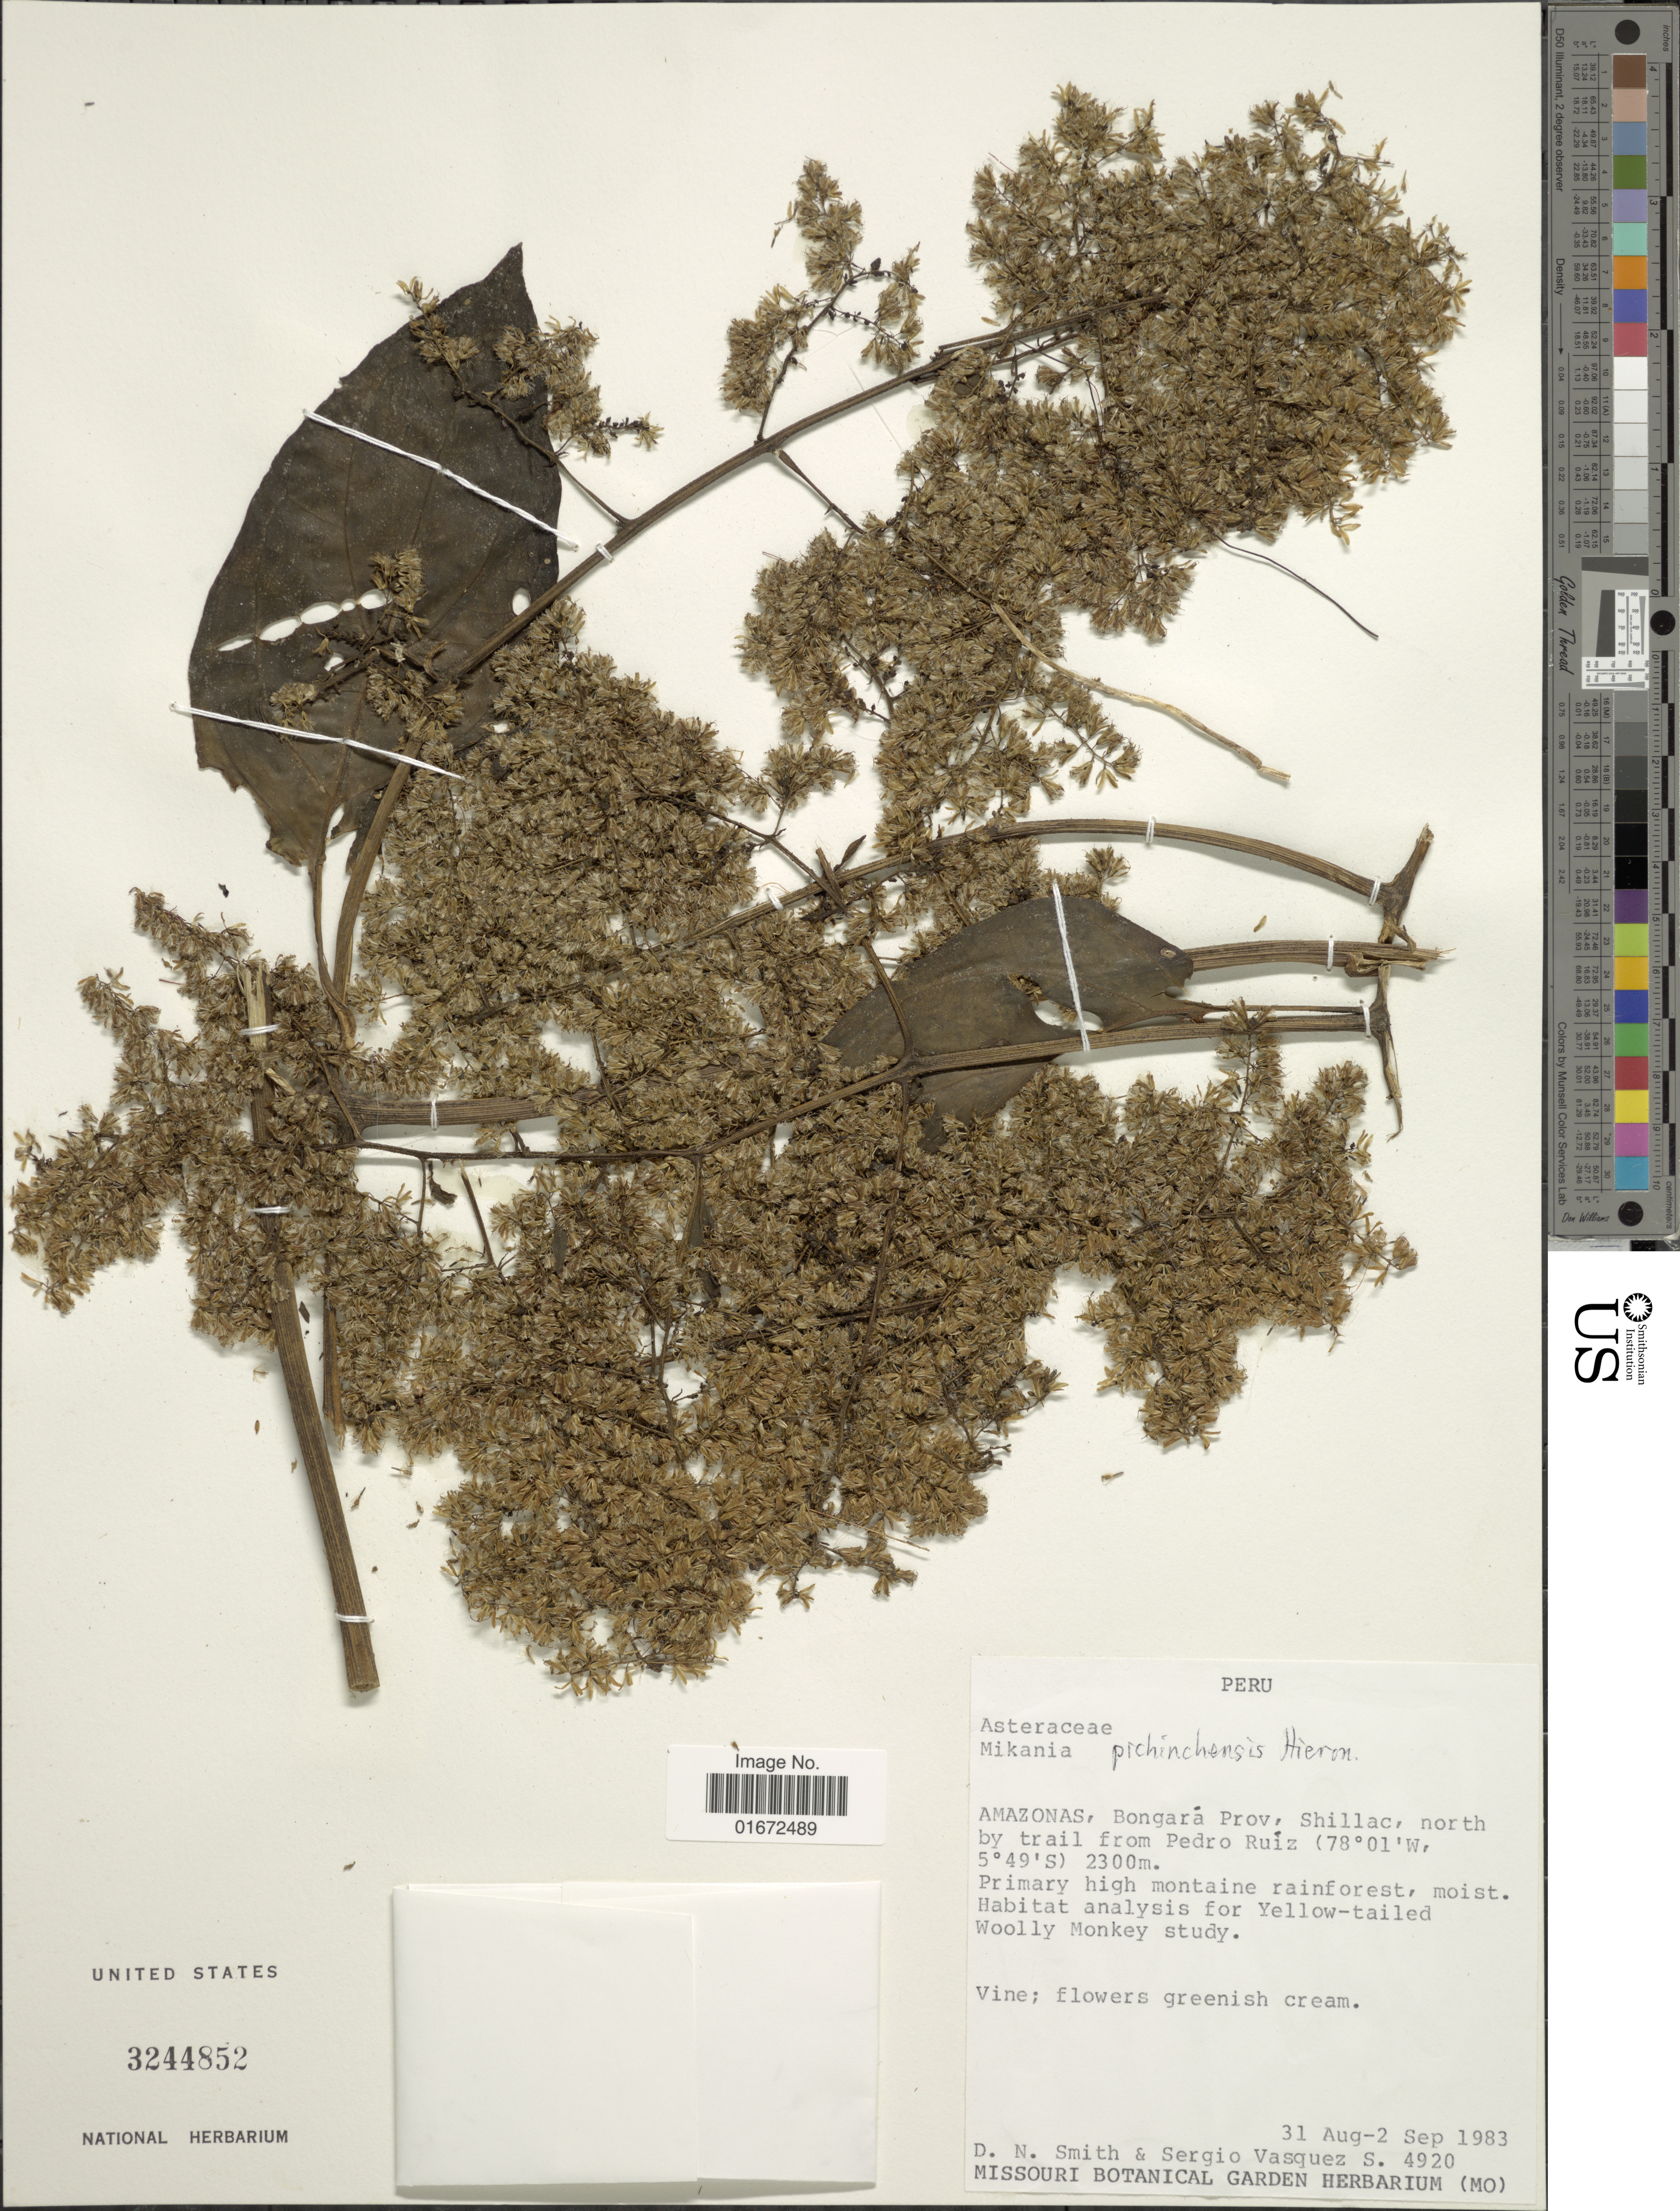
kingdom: Plantae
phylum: Tracheophyta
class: Magnoliopsida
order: Asterales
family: Asteraceae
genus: Mikania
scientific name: Mikania parvicapitulata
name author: Hieron. in Urban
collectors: D. Smith & S. Vasquez S.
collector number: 4920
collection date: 1983-08-31/1983-09-02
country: Peru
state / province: Amazonas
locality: Amazonas, Bongará Prov, Shillac, north by trail from Pedro Ruíz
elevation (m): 2300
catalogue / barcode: US 3244852